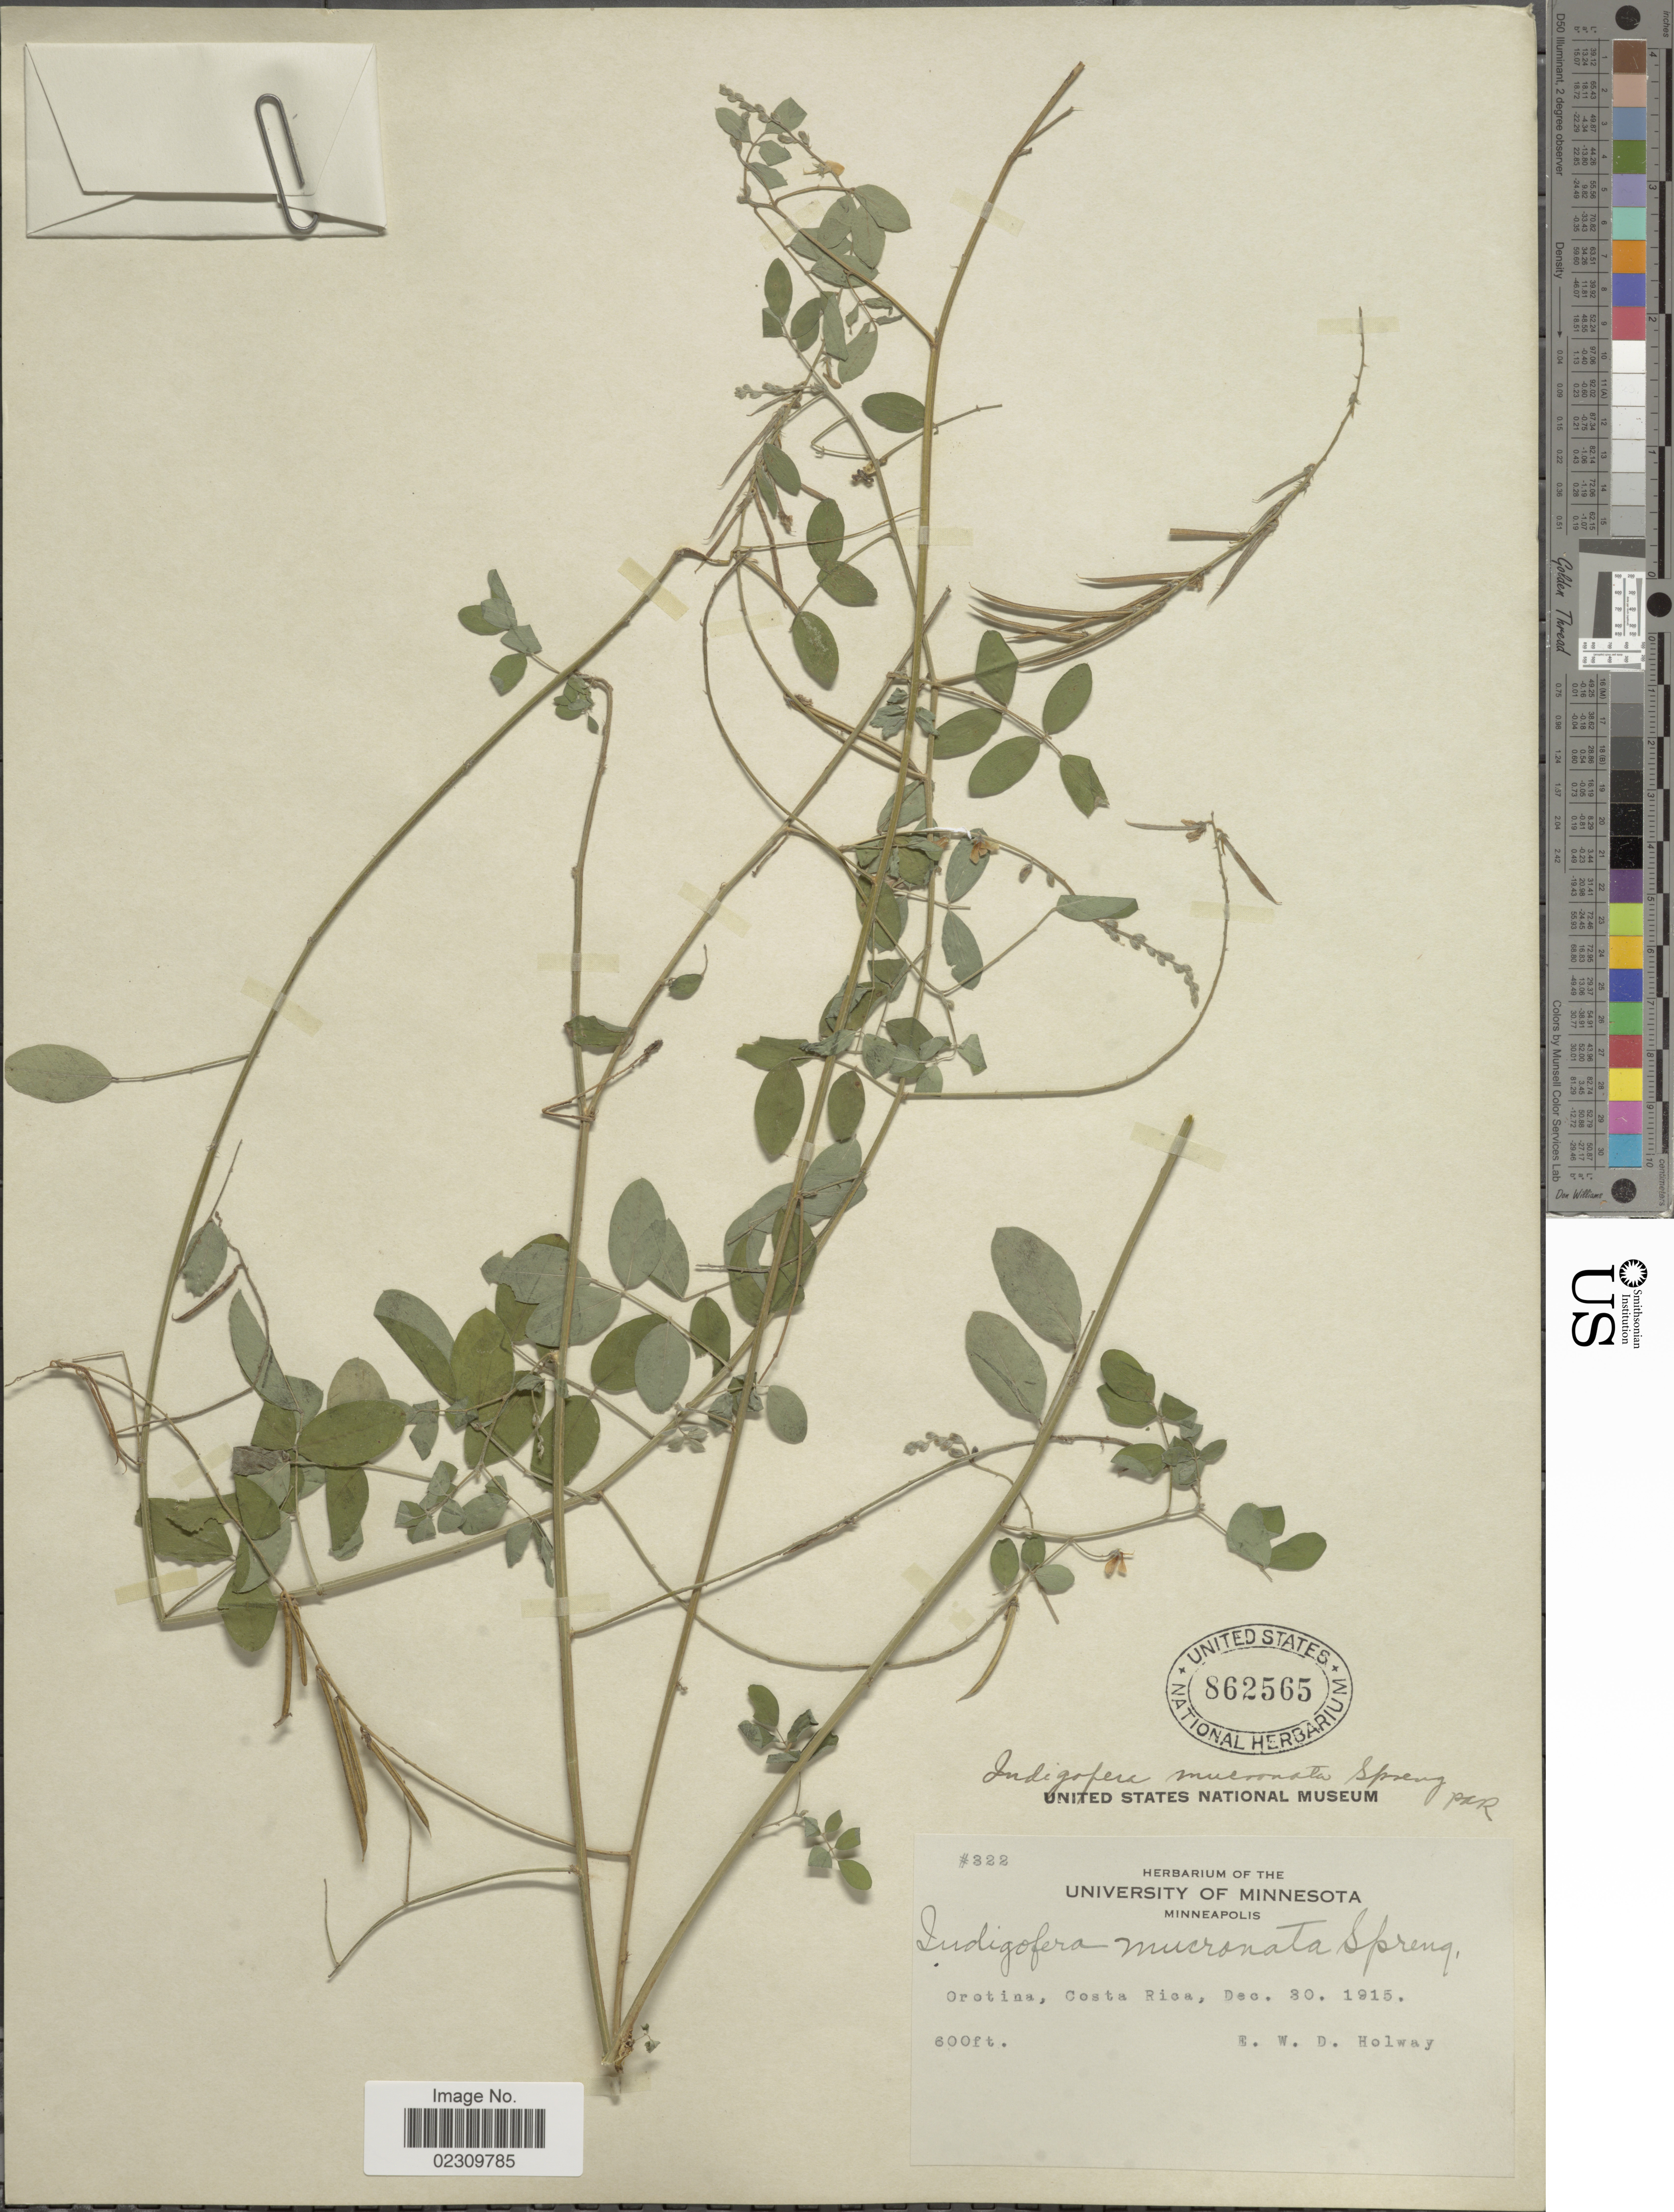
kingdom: Plantae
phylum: Tracheophyta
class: Magnoliopsida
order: Fabales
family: Fabaceae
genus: Indigofera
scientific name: Indigofera mucronata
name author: Lam.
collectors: E. W. D. Holway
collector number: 322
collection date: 1915-12-30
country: Costa Rica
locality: Orotina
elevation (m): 183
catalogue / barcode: US 862565